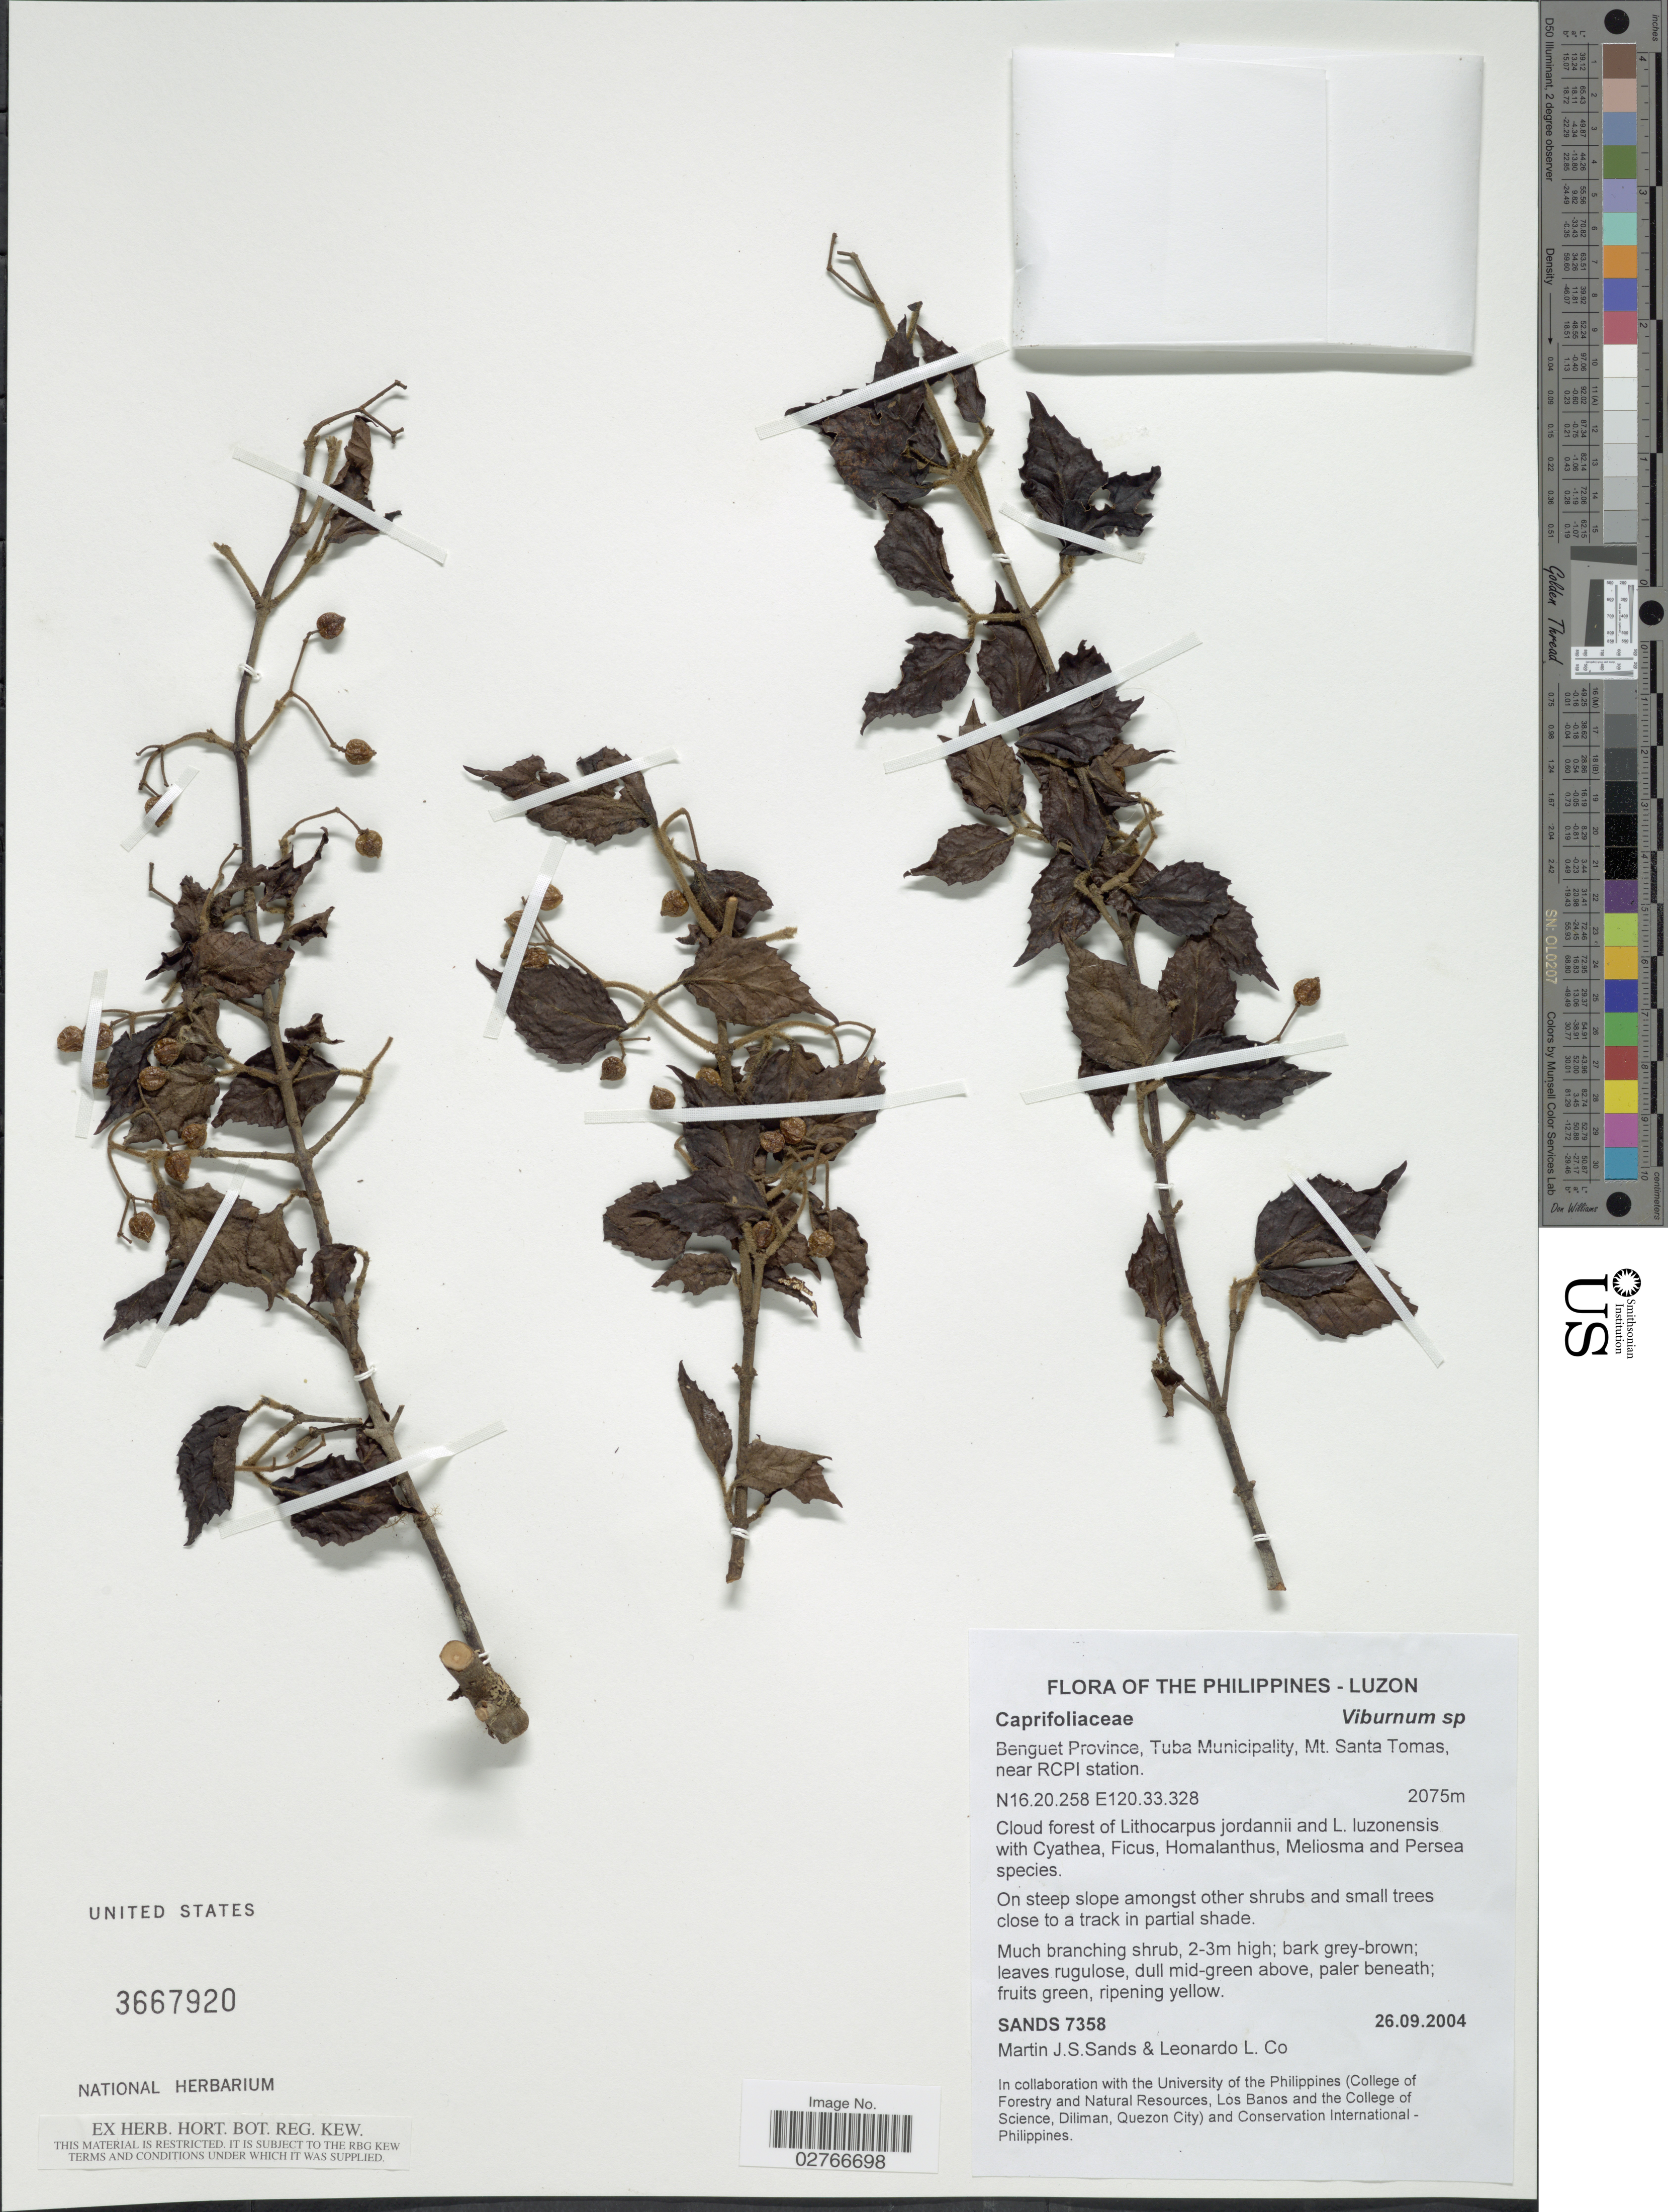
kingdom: Plantae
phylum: Tracheophyta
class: Magnoliopsida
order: Dipsacales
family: Viburnaceae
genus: Viburnum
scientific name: Viburnum sp.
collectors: M. Sands & L. Co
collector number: Sands 7358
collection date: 2004-09-26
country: Philippines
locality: Luzon. Benguet Province, Tuba Municipality, Mt. Santa Tomas, near RCPI station.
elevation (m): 2075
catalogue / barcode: US 3667920